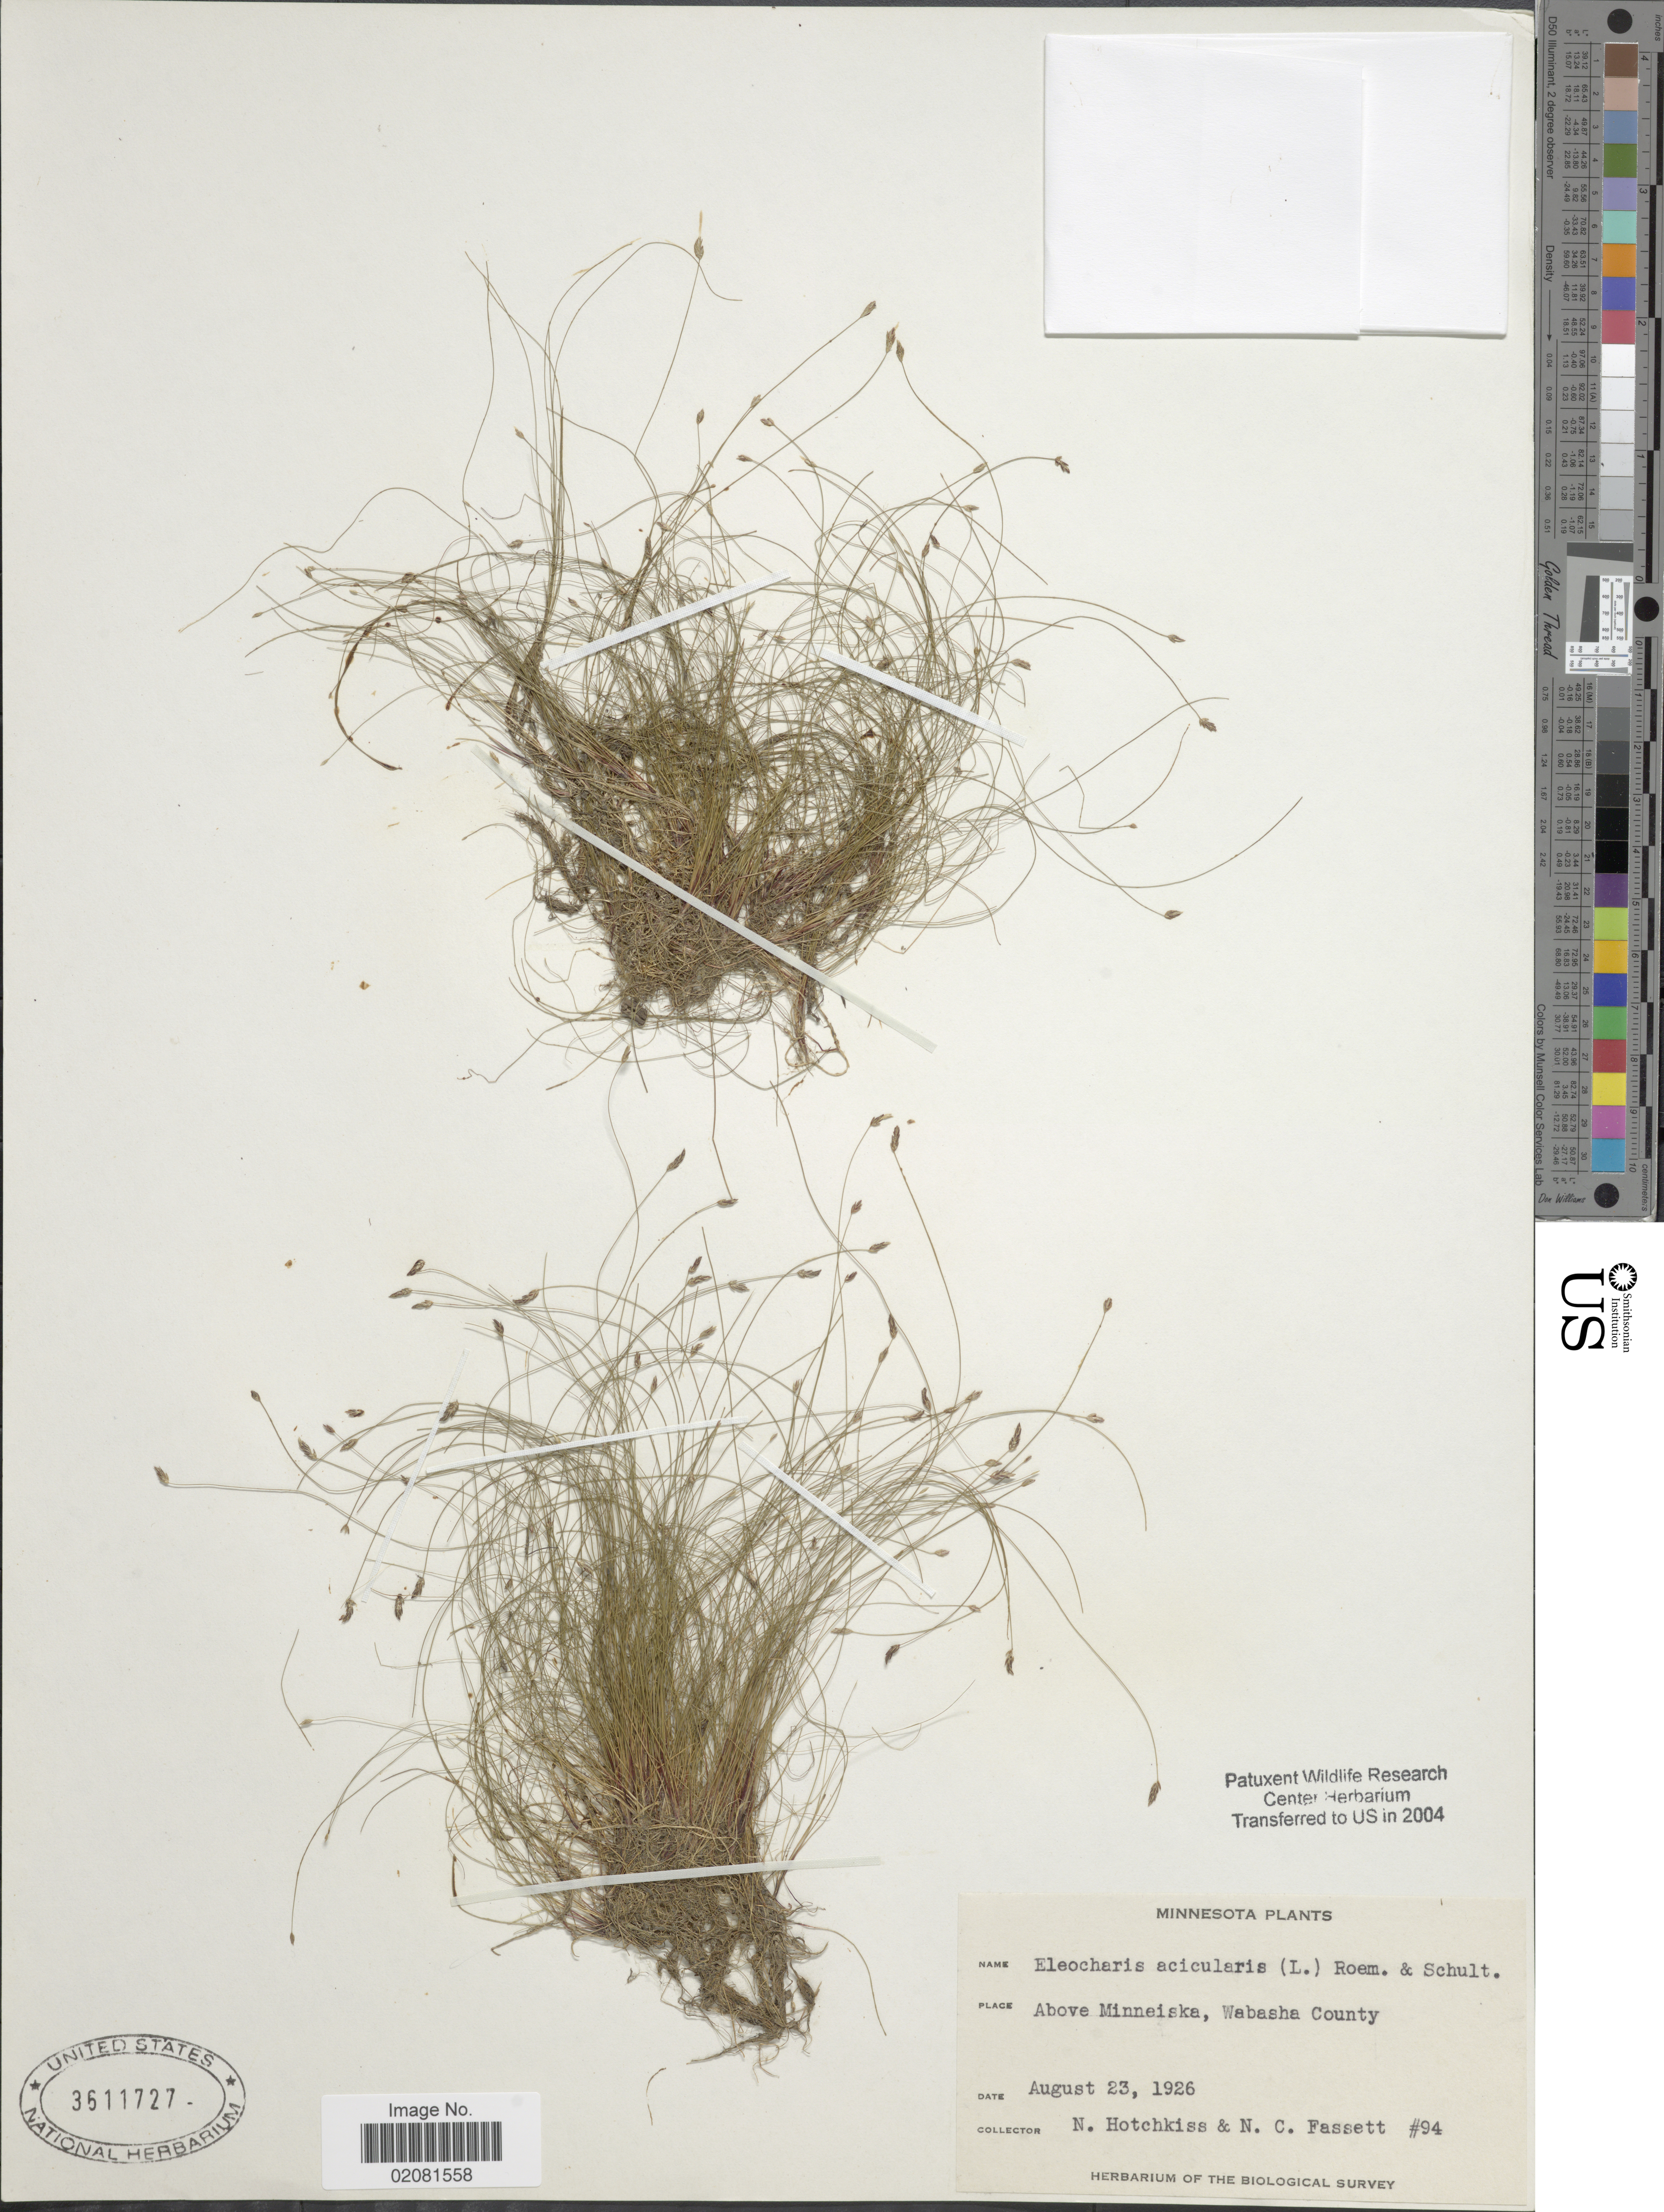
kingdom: Plantae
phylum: Tracheophyta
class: Liliopsida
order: Poales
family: Cyperaceae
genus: Eleocharis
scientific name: Eleocharis acicularis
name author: (L.) Roem. & Schult.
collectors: N. Hotchkiss & N. C. Fassett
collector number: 94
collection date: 1926-08-23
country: United States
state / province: Minnesota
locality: Above Minneiska, Wabasha County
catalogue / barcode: US 3611727